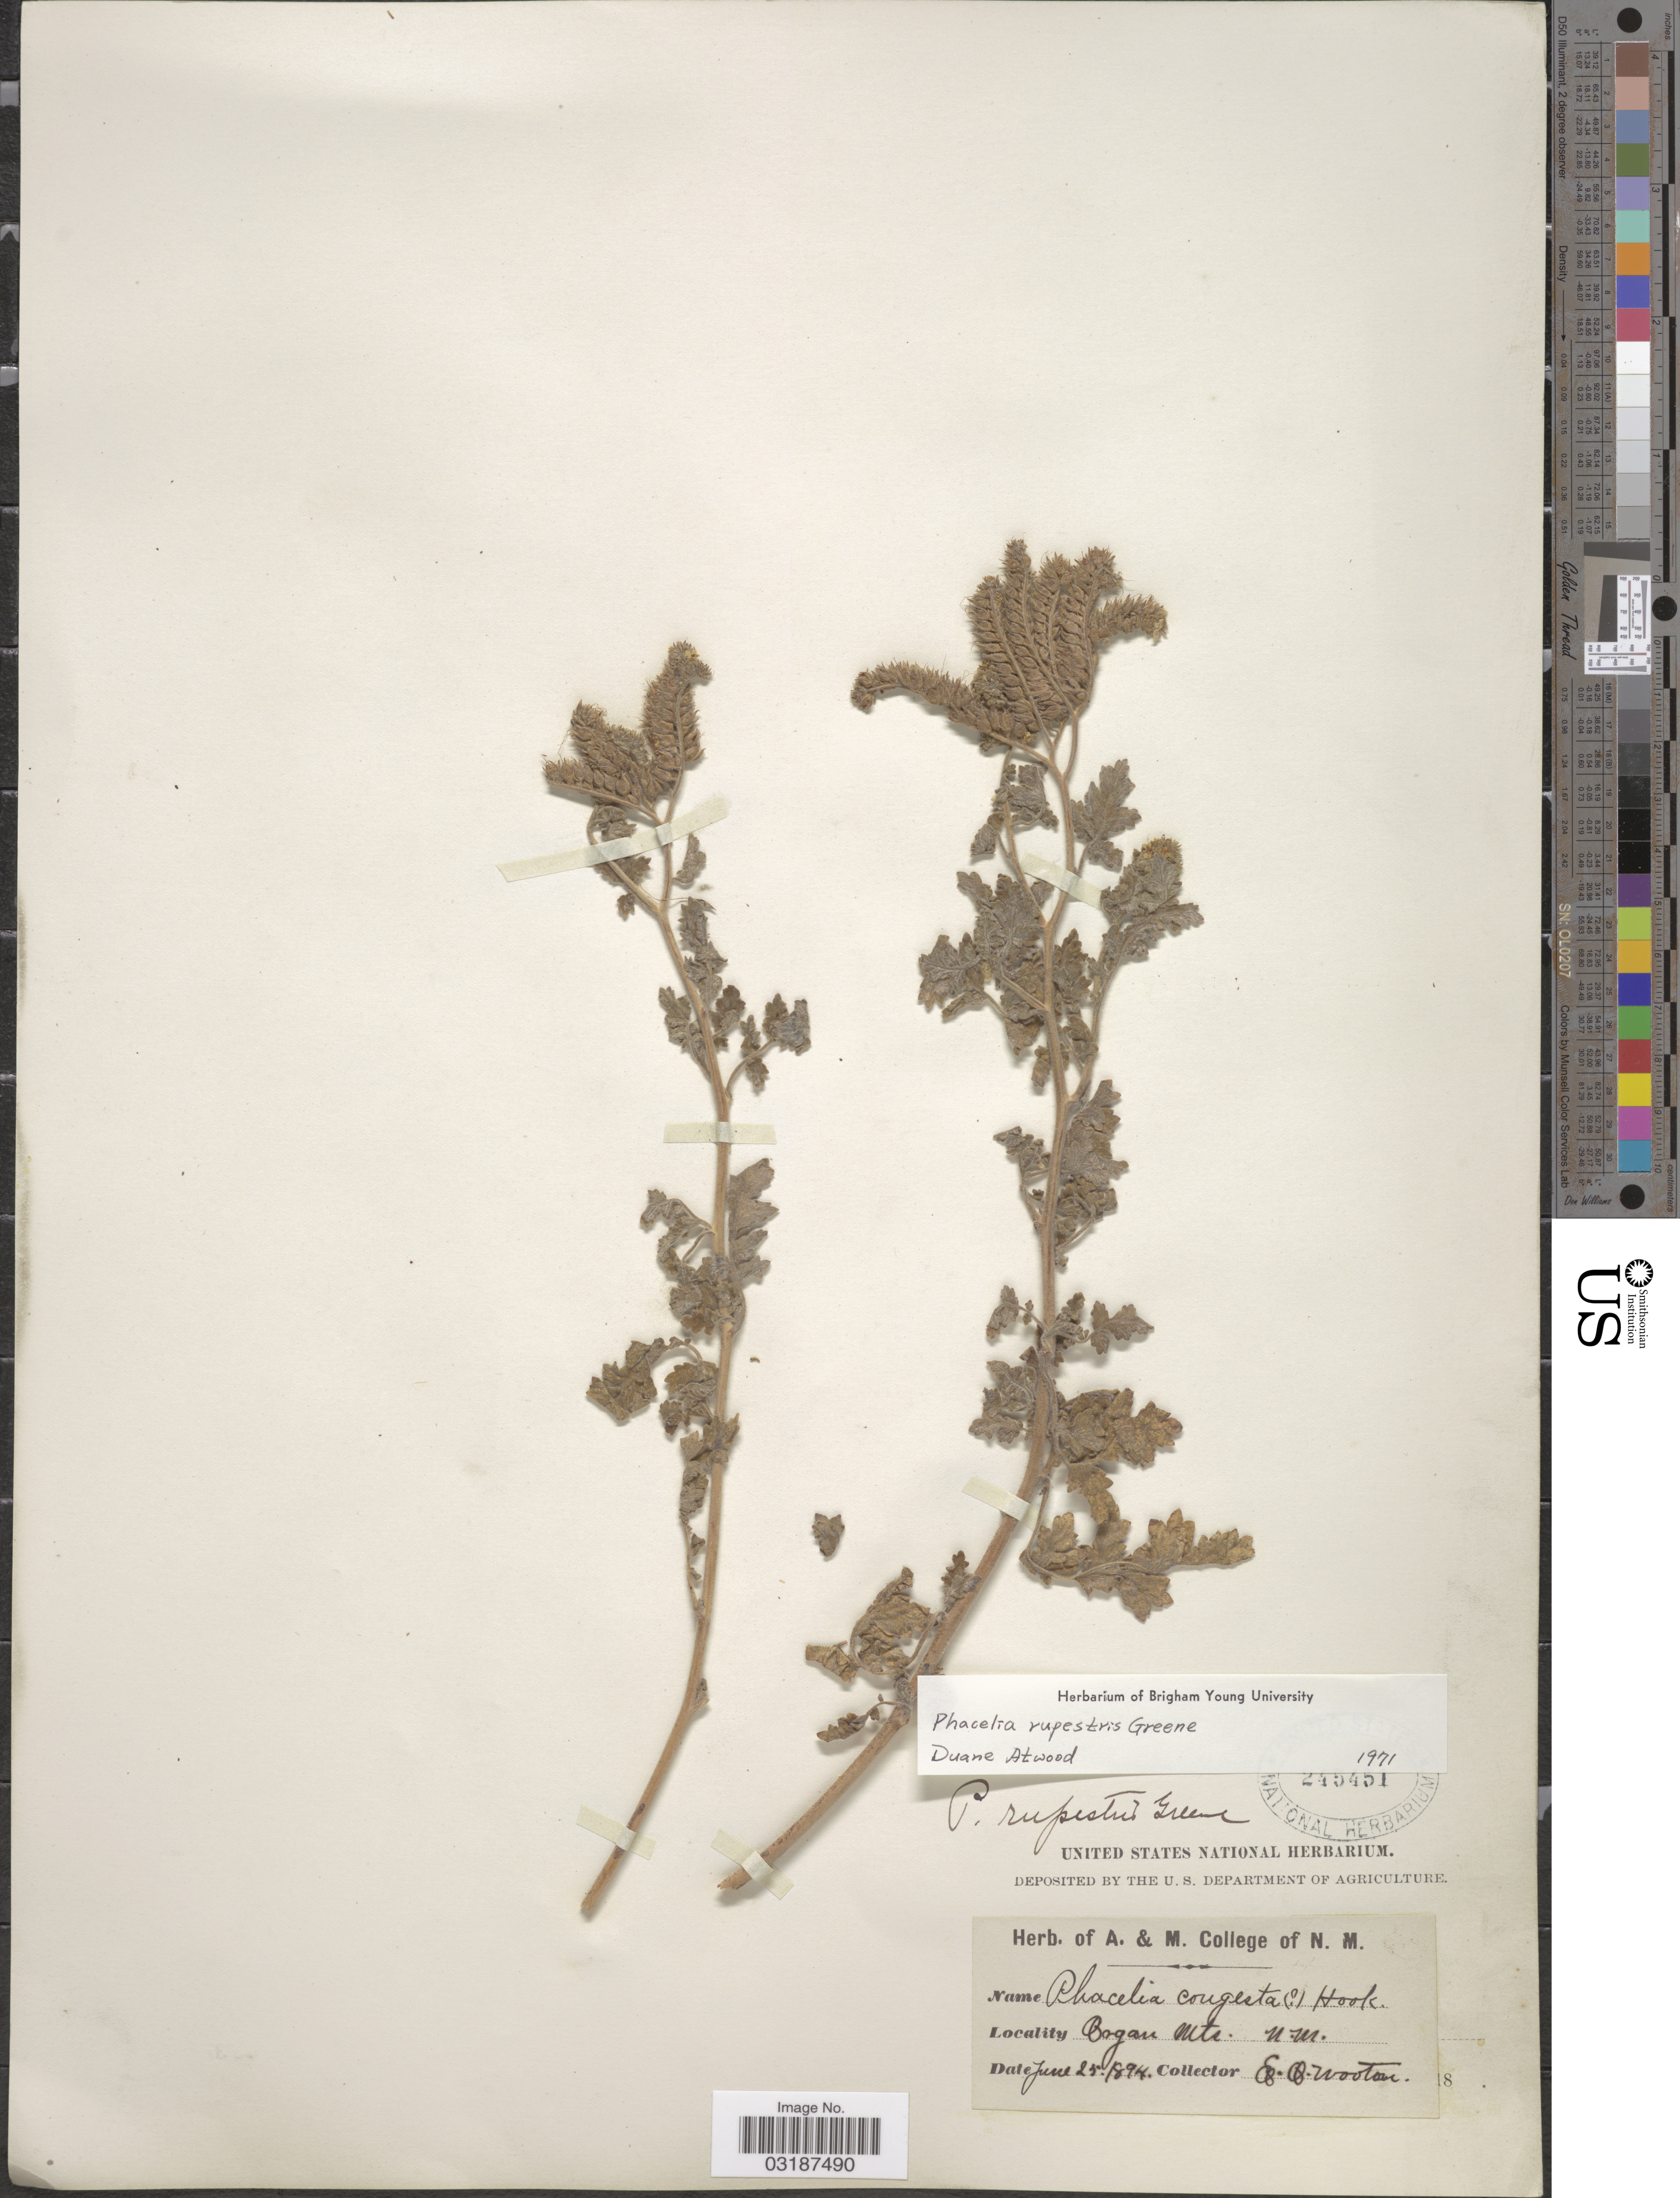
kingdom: Plantae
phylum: Tracheophyta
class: Magnoliopsida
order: Boraginales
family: Hydrophyllaceae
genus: Phacelia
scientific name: Phacelia rupestris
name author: Greene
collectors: E. O. Wooton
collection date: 1894-06-25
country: United States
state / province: New Mexico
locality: Organ Mts.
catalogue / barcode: US 245451